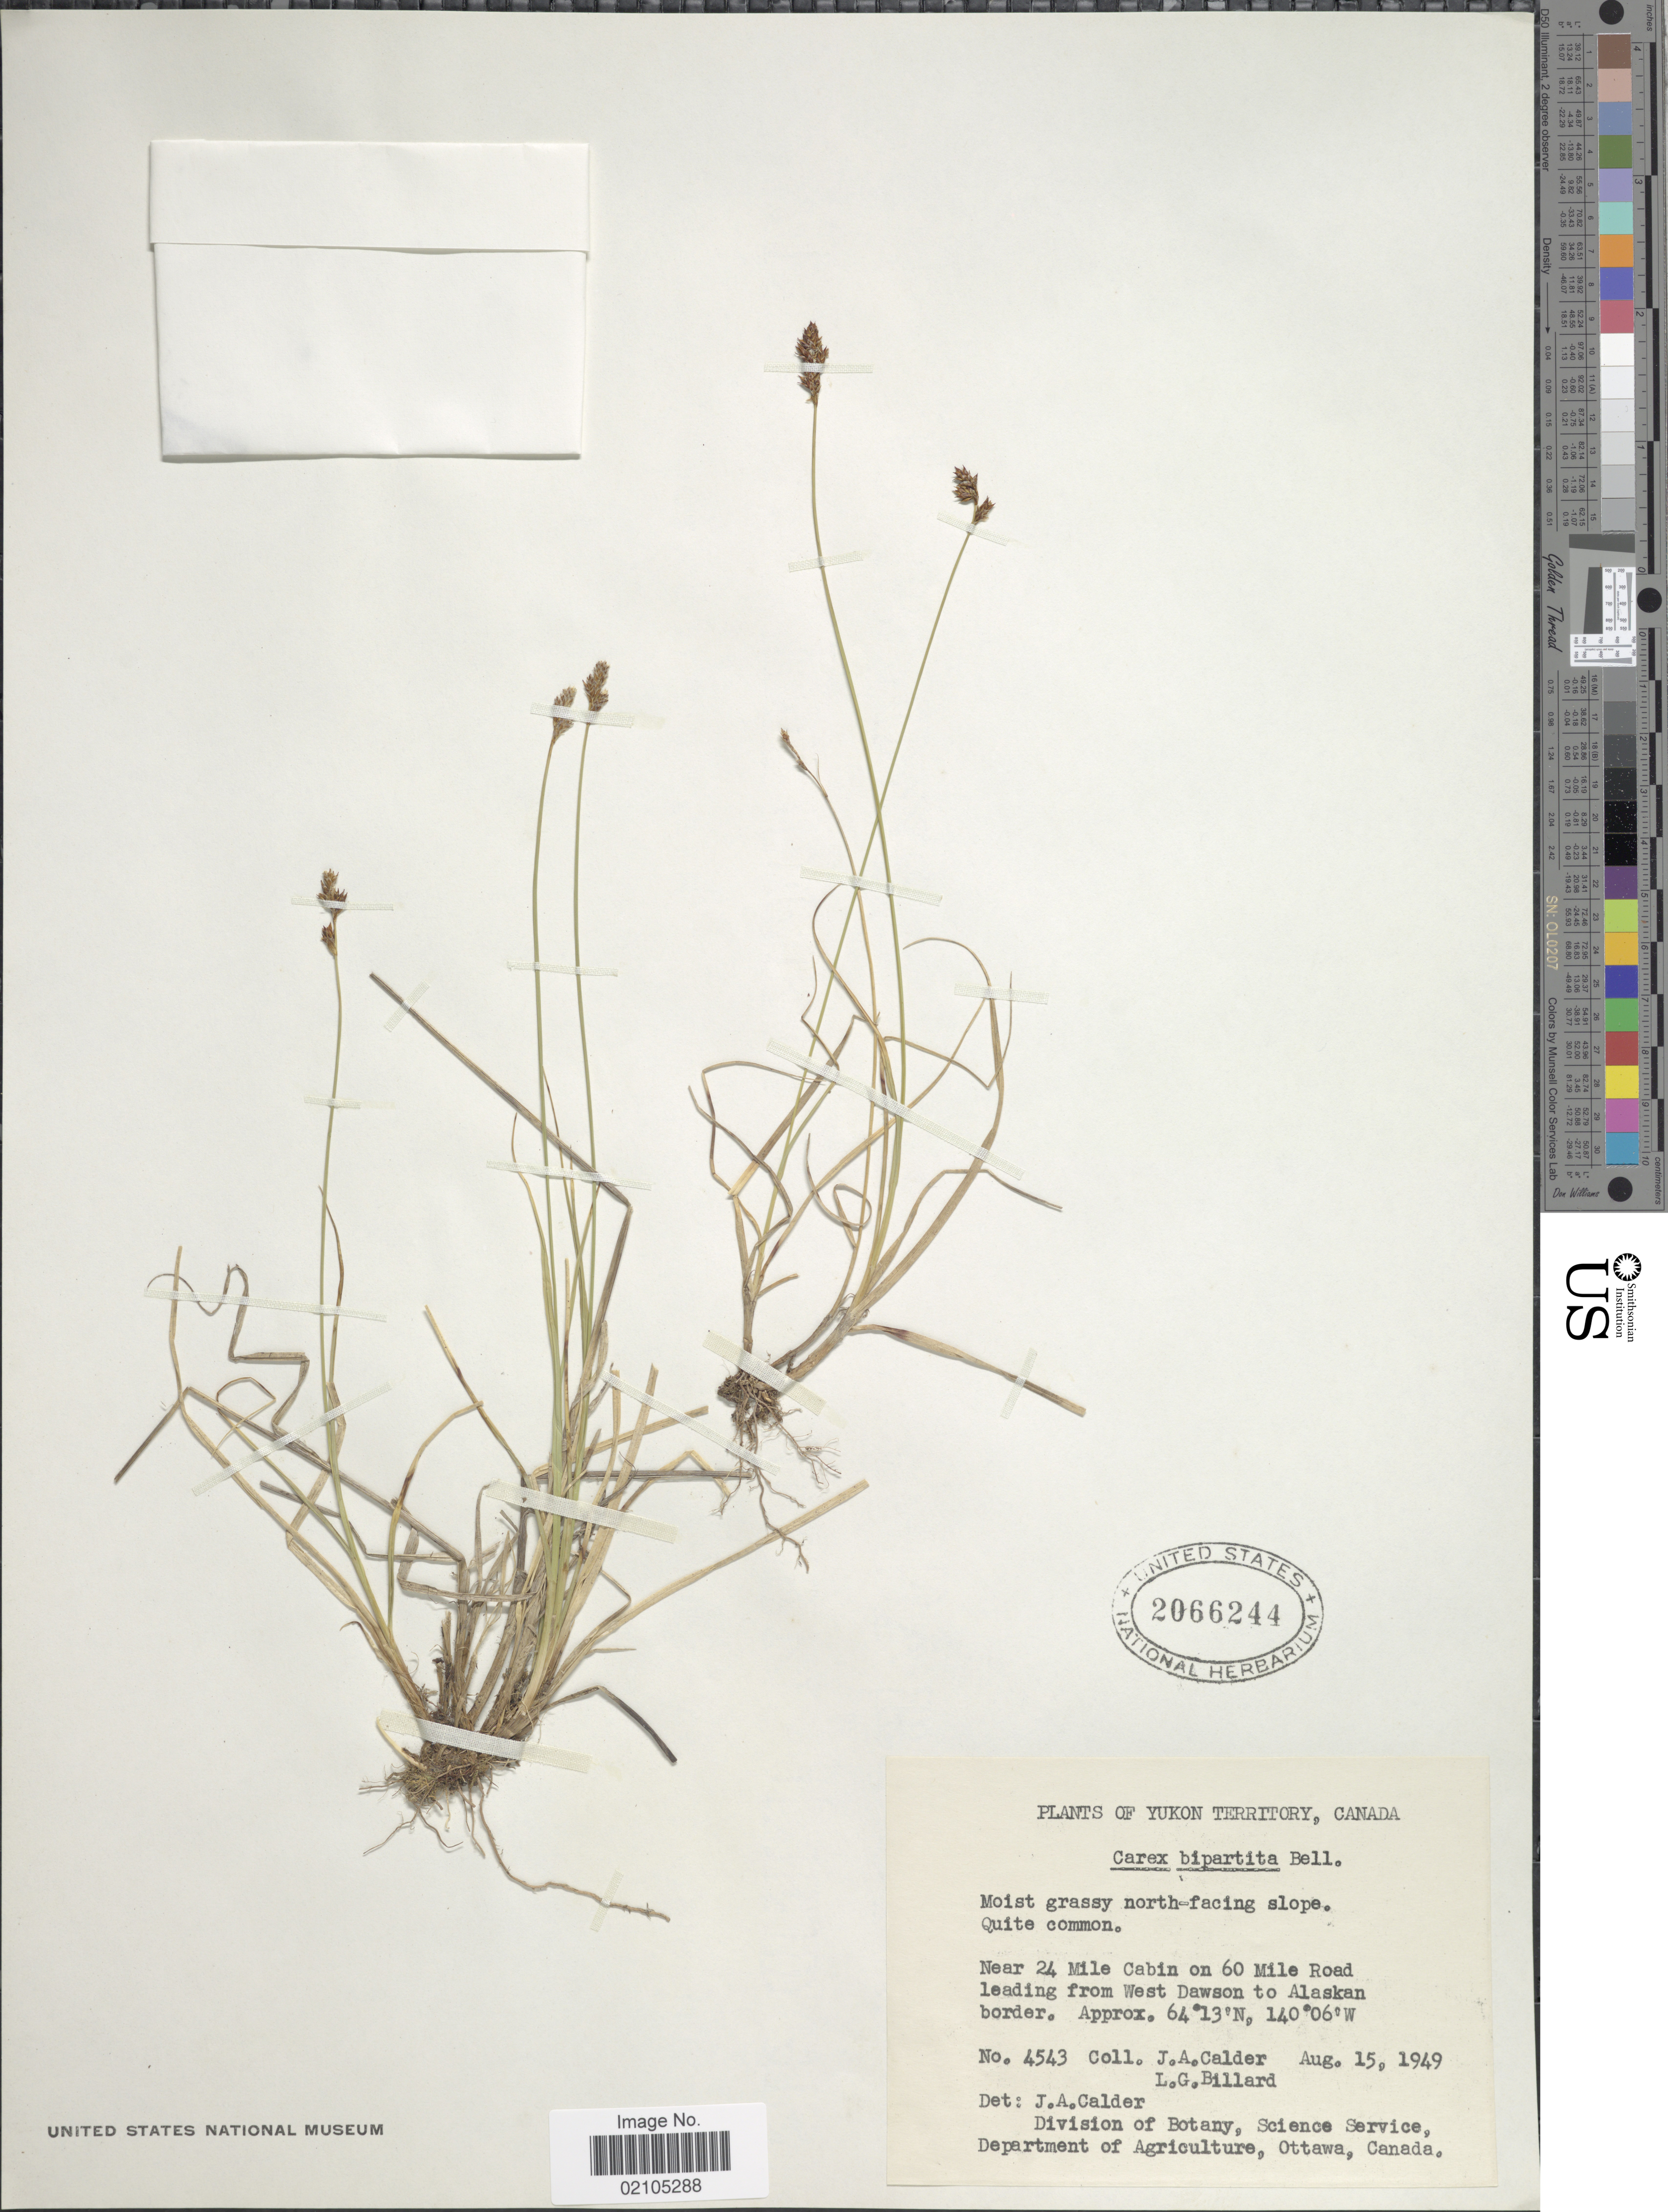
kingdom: Plantae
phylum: Tracheophyta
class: Liliopsida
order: Poales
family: Cyperaceae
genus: Carex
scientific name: Carex lachenalii subsp. lachenalii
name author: Schkuhr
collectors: J. A. Calder & L. Billard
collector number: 4543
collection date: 1949-08-15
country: Canada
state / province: Yukon Territory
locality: Yukon Territory, Canada. Near 24 Mile Cabin on 60 Mile Road leading from West Dawson to Alaskan border.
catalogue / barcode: US 2066244